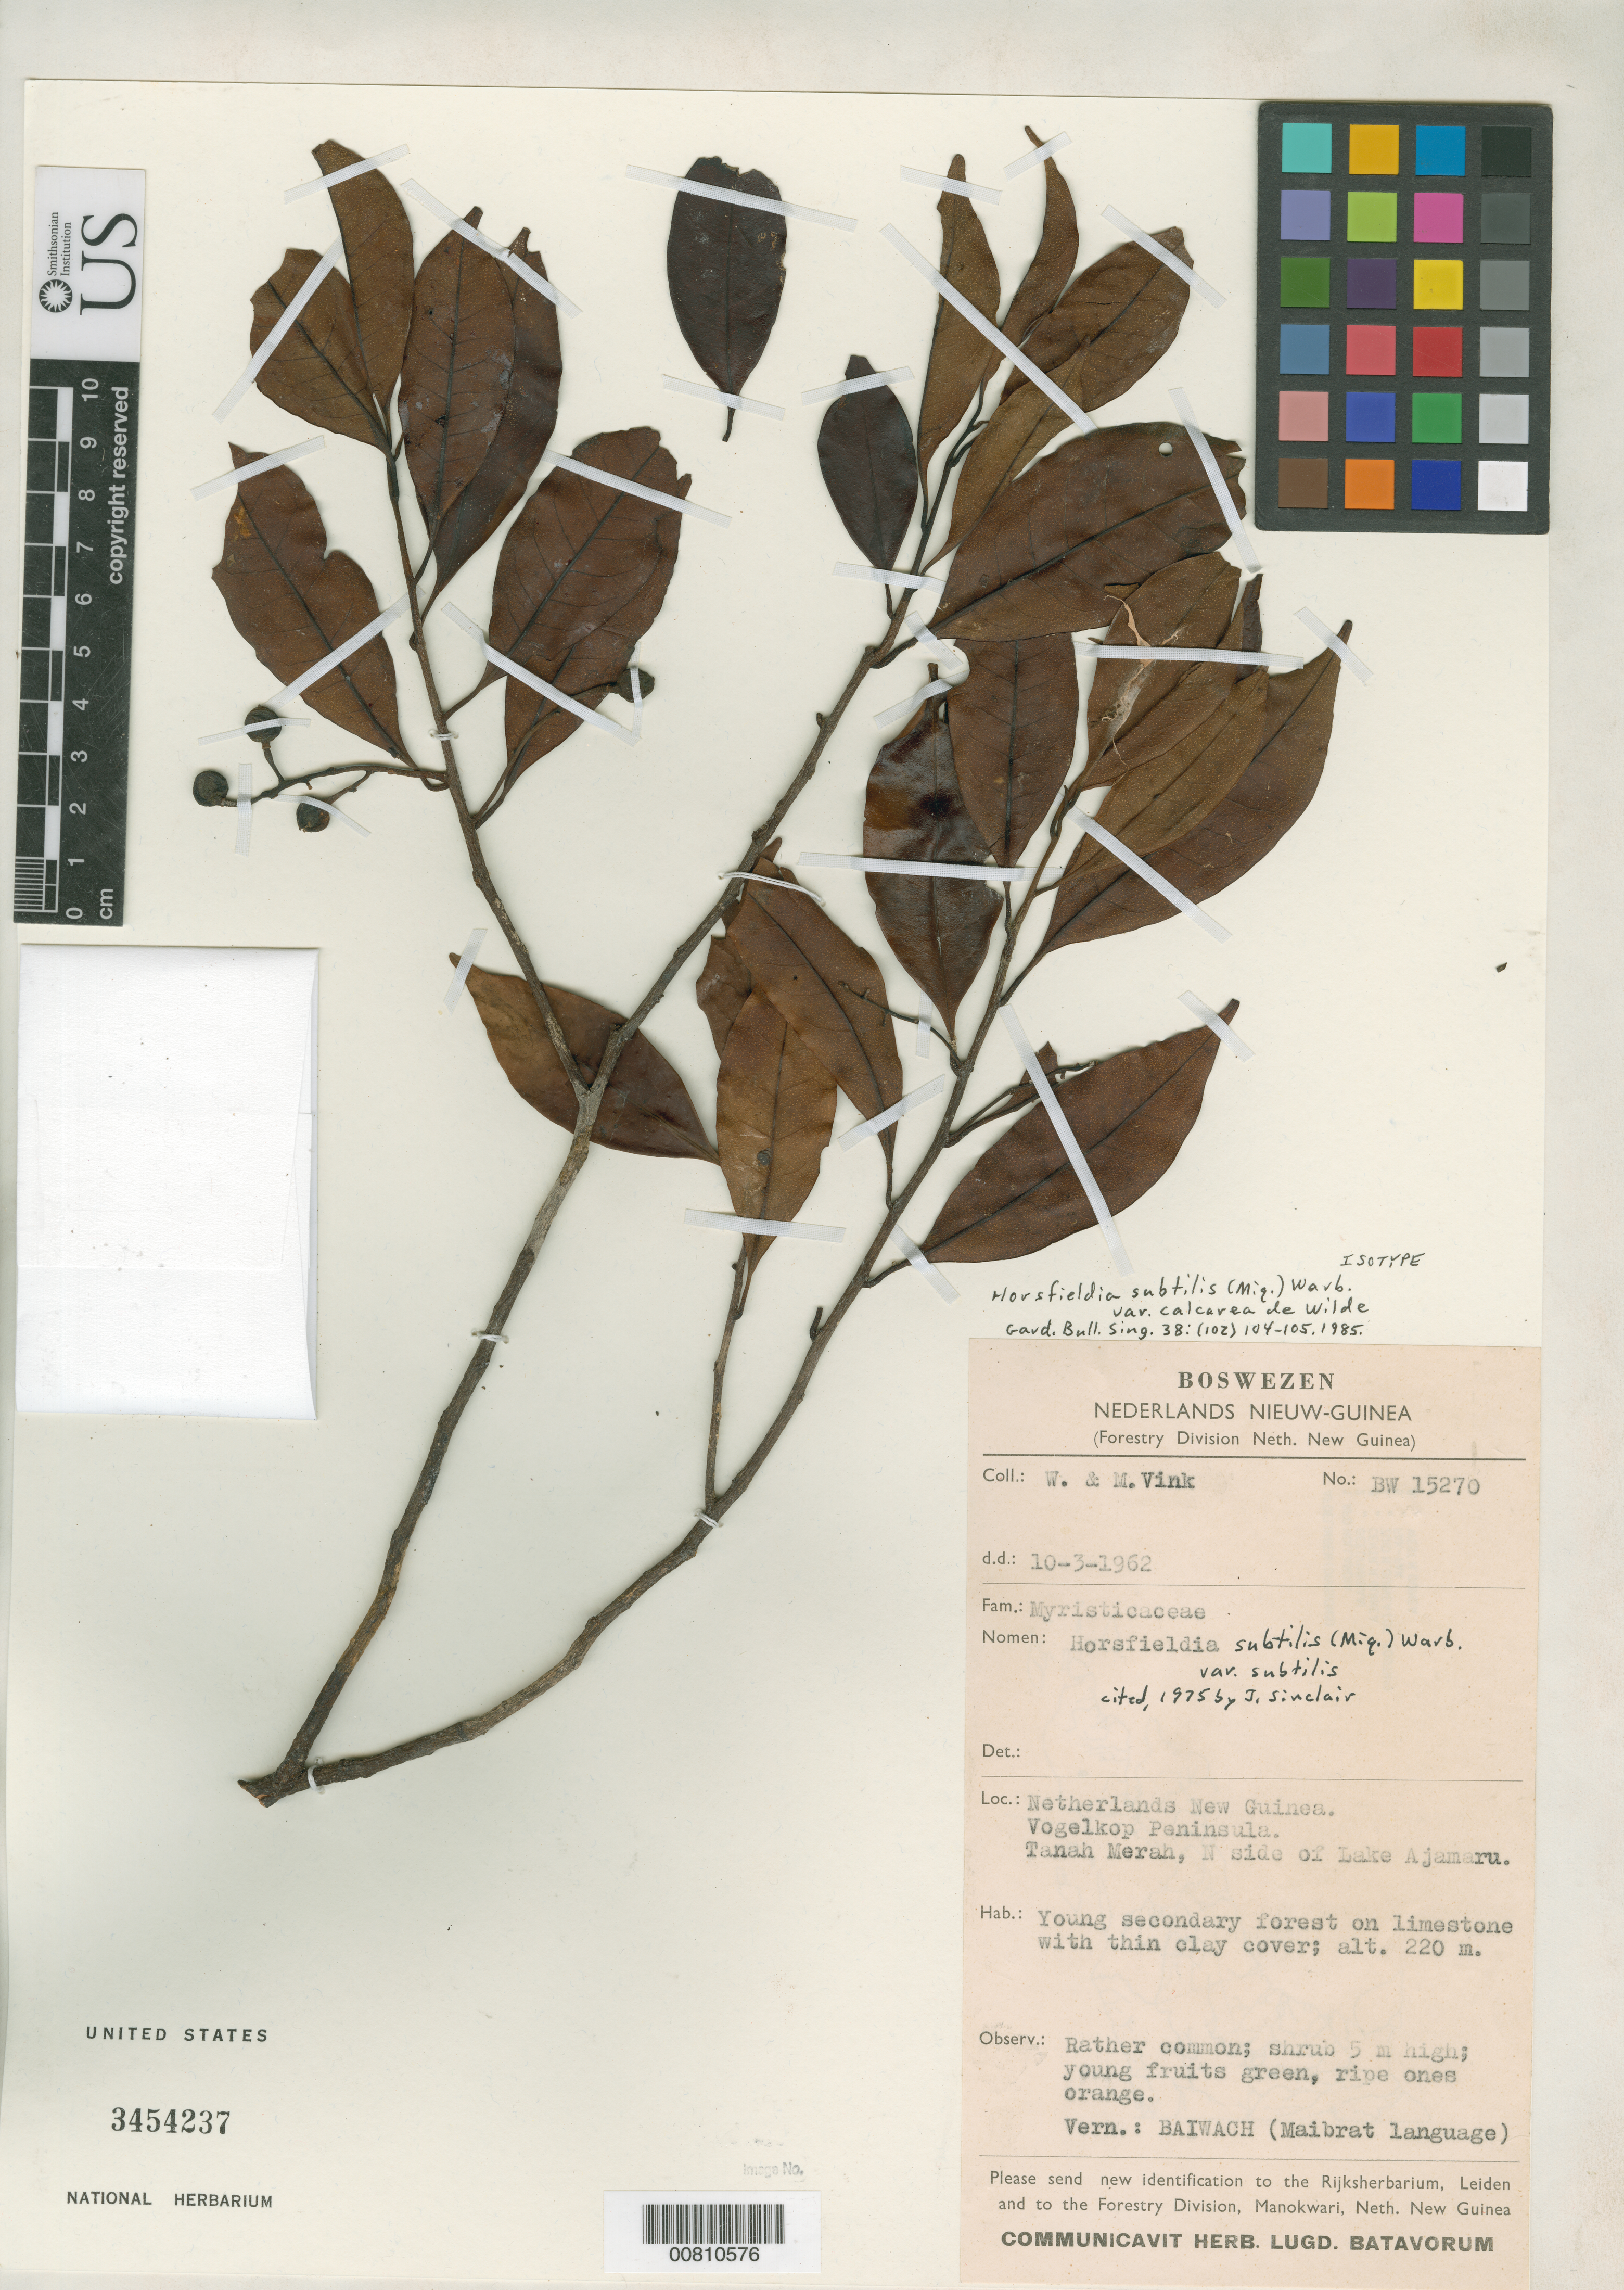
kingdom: Plantae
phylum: Tracheophyta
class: Magnoliopsida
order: Magnoliales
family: Myristicaceae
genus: Horsfieldia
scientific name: Horsfieldia subtilis var. calcarea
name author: W.J. de Wilde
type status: Isotype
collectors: W. Vink & M. Vink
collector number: BW 15270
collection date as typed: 10 Mar 1962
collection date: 1962-03-10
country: Indonesia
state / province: Papua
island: New Guinea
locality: Netherlands New Guinea. Vogelkop Peninsula. Tanah Merah, N side of Lake Ajamaru.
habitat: Young secondary forest on limestone with thin clay cover.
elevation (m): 220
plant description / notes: Holotype at L.; Common name: Vern: Baiwach (Maibrat language)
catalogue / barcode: US 3454237